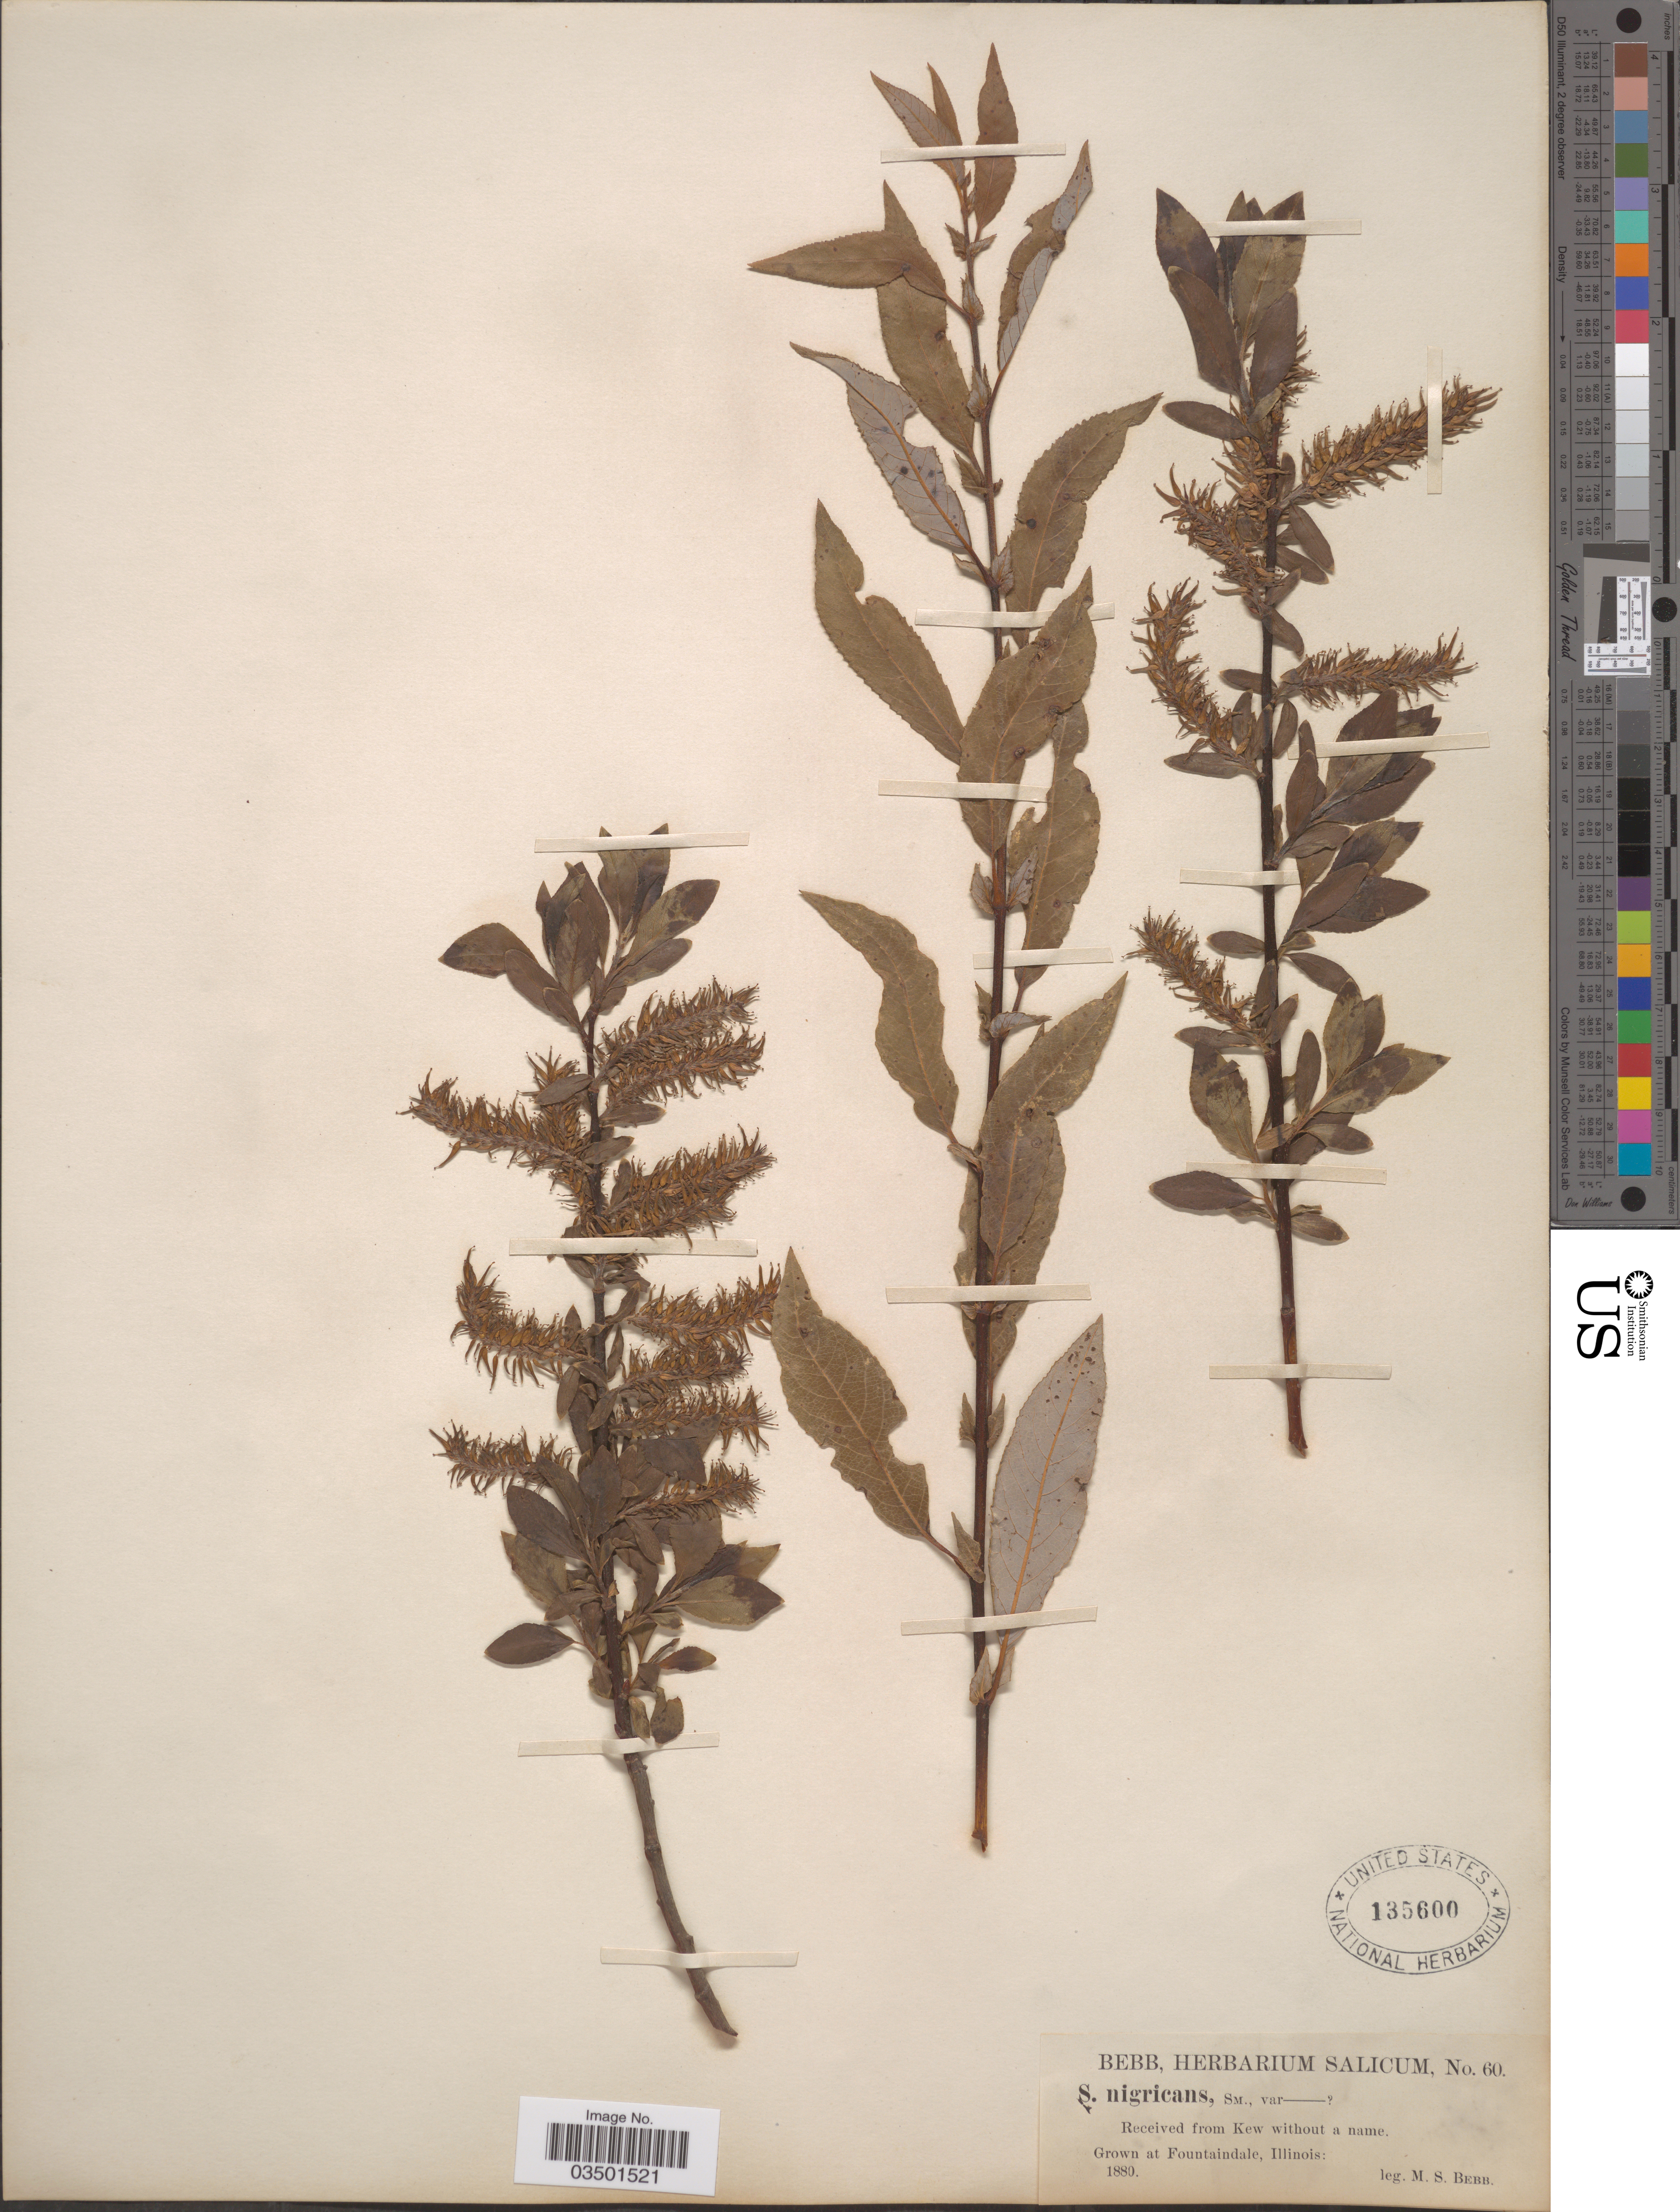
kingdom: Plantae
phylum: Tracheophyta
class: Magnoliopsida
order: Malpighiales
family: Salicaceae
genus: Salix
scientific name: Salix nigricans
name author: Sm.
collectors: M. Bebb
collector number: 60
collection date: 1880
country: United States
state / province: Illinois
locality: Grown at Fountaindale.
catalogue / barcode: US 135600